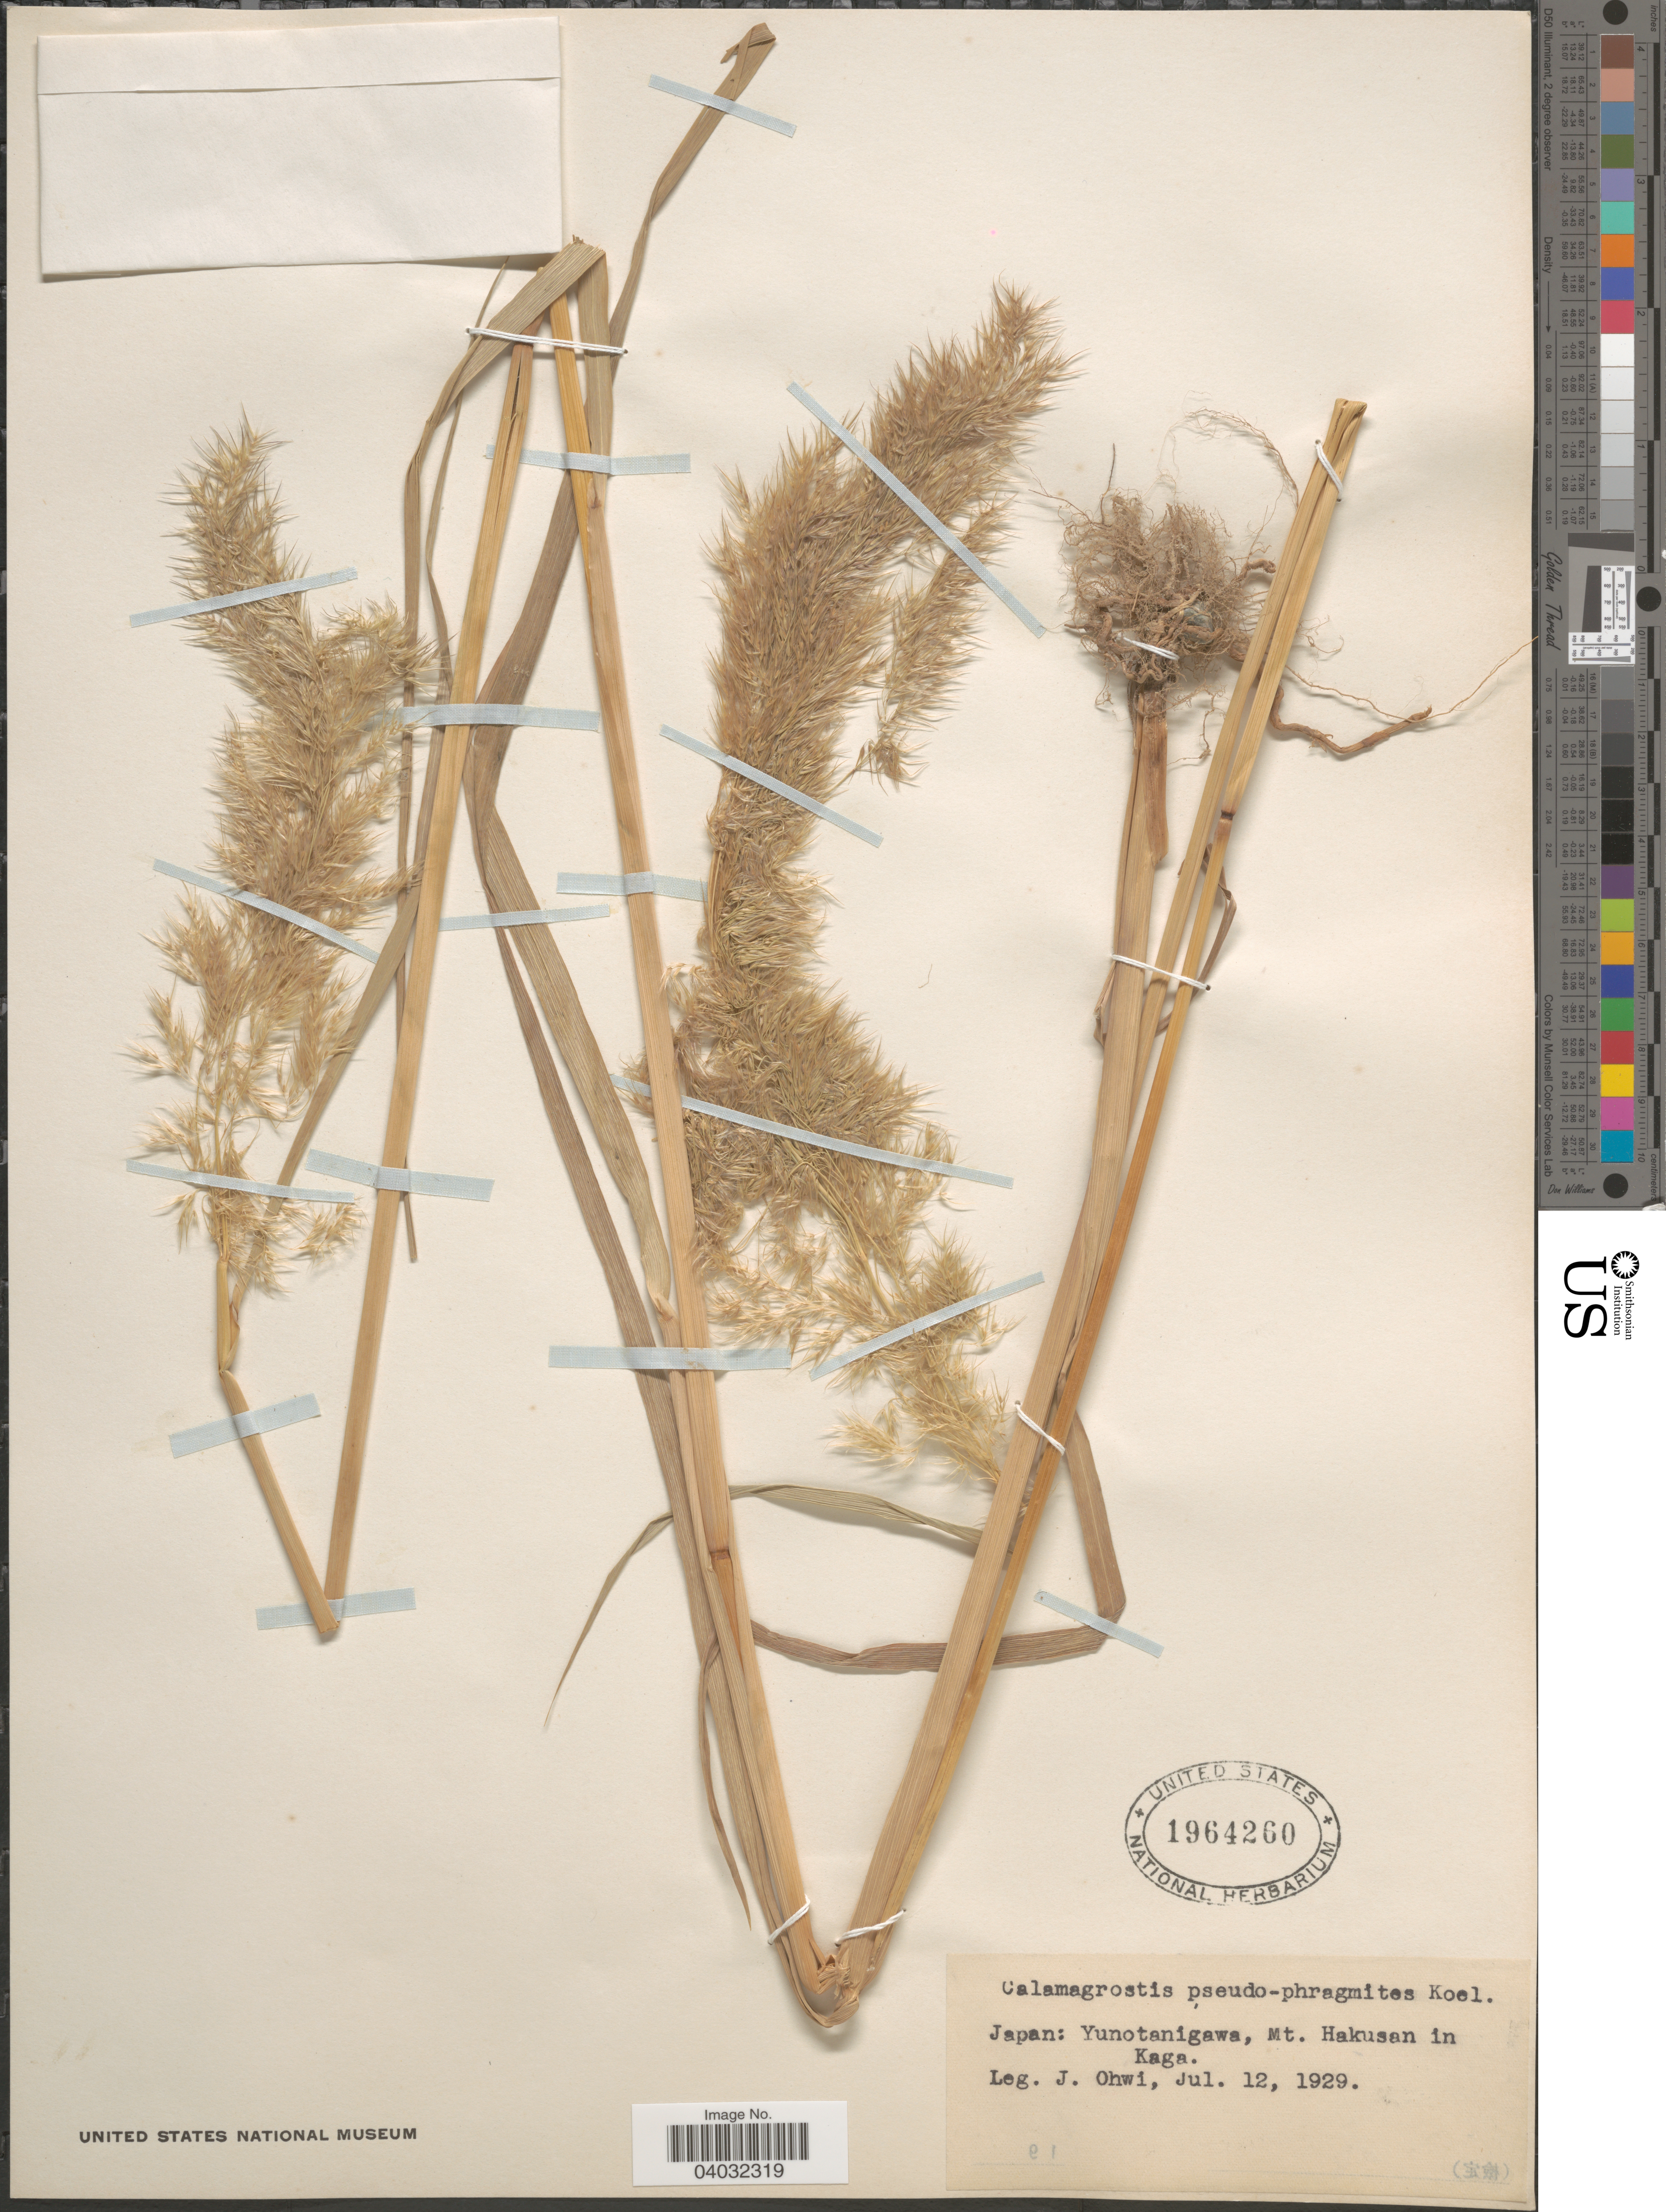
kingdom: Plantae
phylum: Tracheophyta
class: Liliopsida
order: Poales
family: Poaceae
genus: Calamagrostis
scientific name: Calamagrostis pseudophragmites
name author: (Haller f.) Koeler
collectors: J. Ohwi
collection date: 1929-07-12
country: Japan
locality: Yunotanigawa, Mt. Hakusan in Kaga.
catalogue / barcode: US 1964260